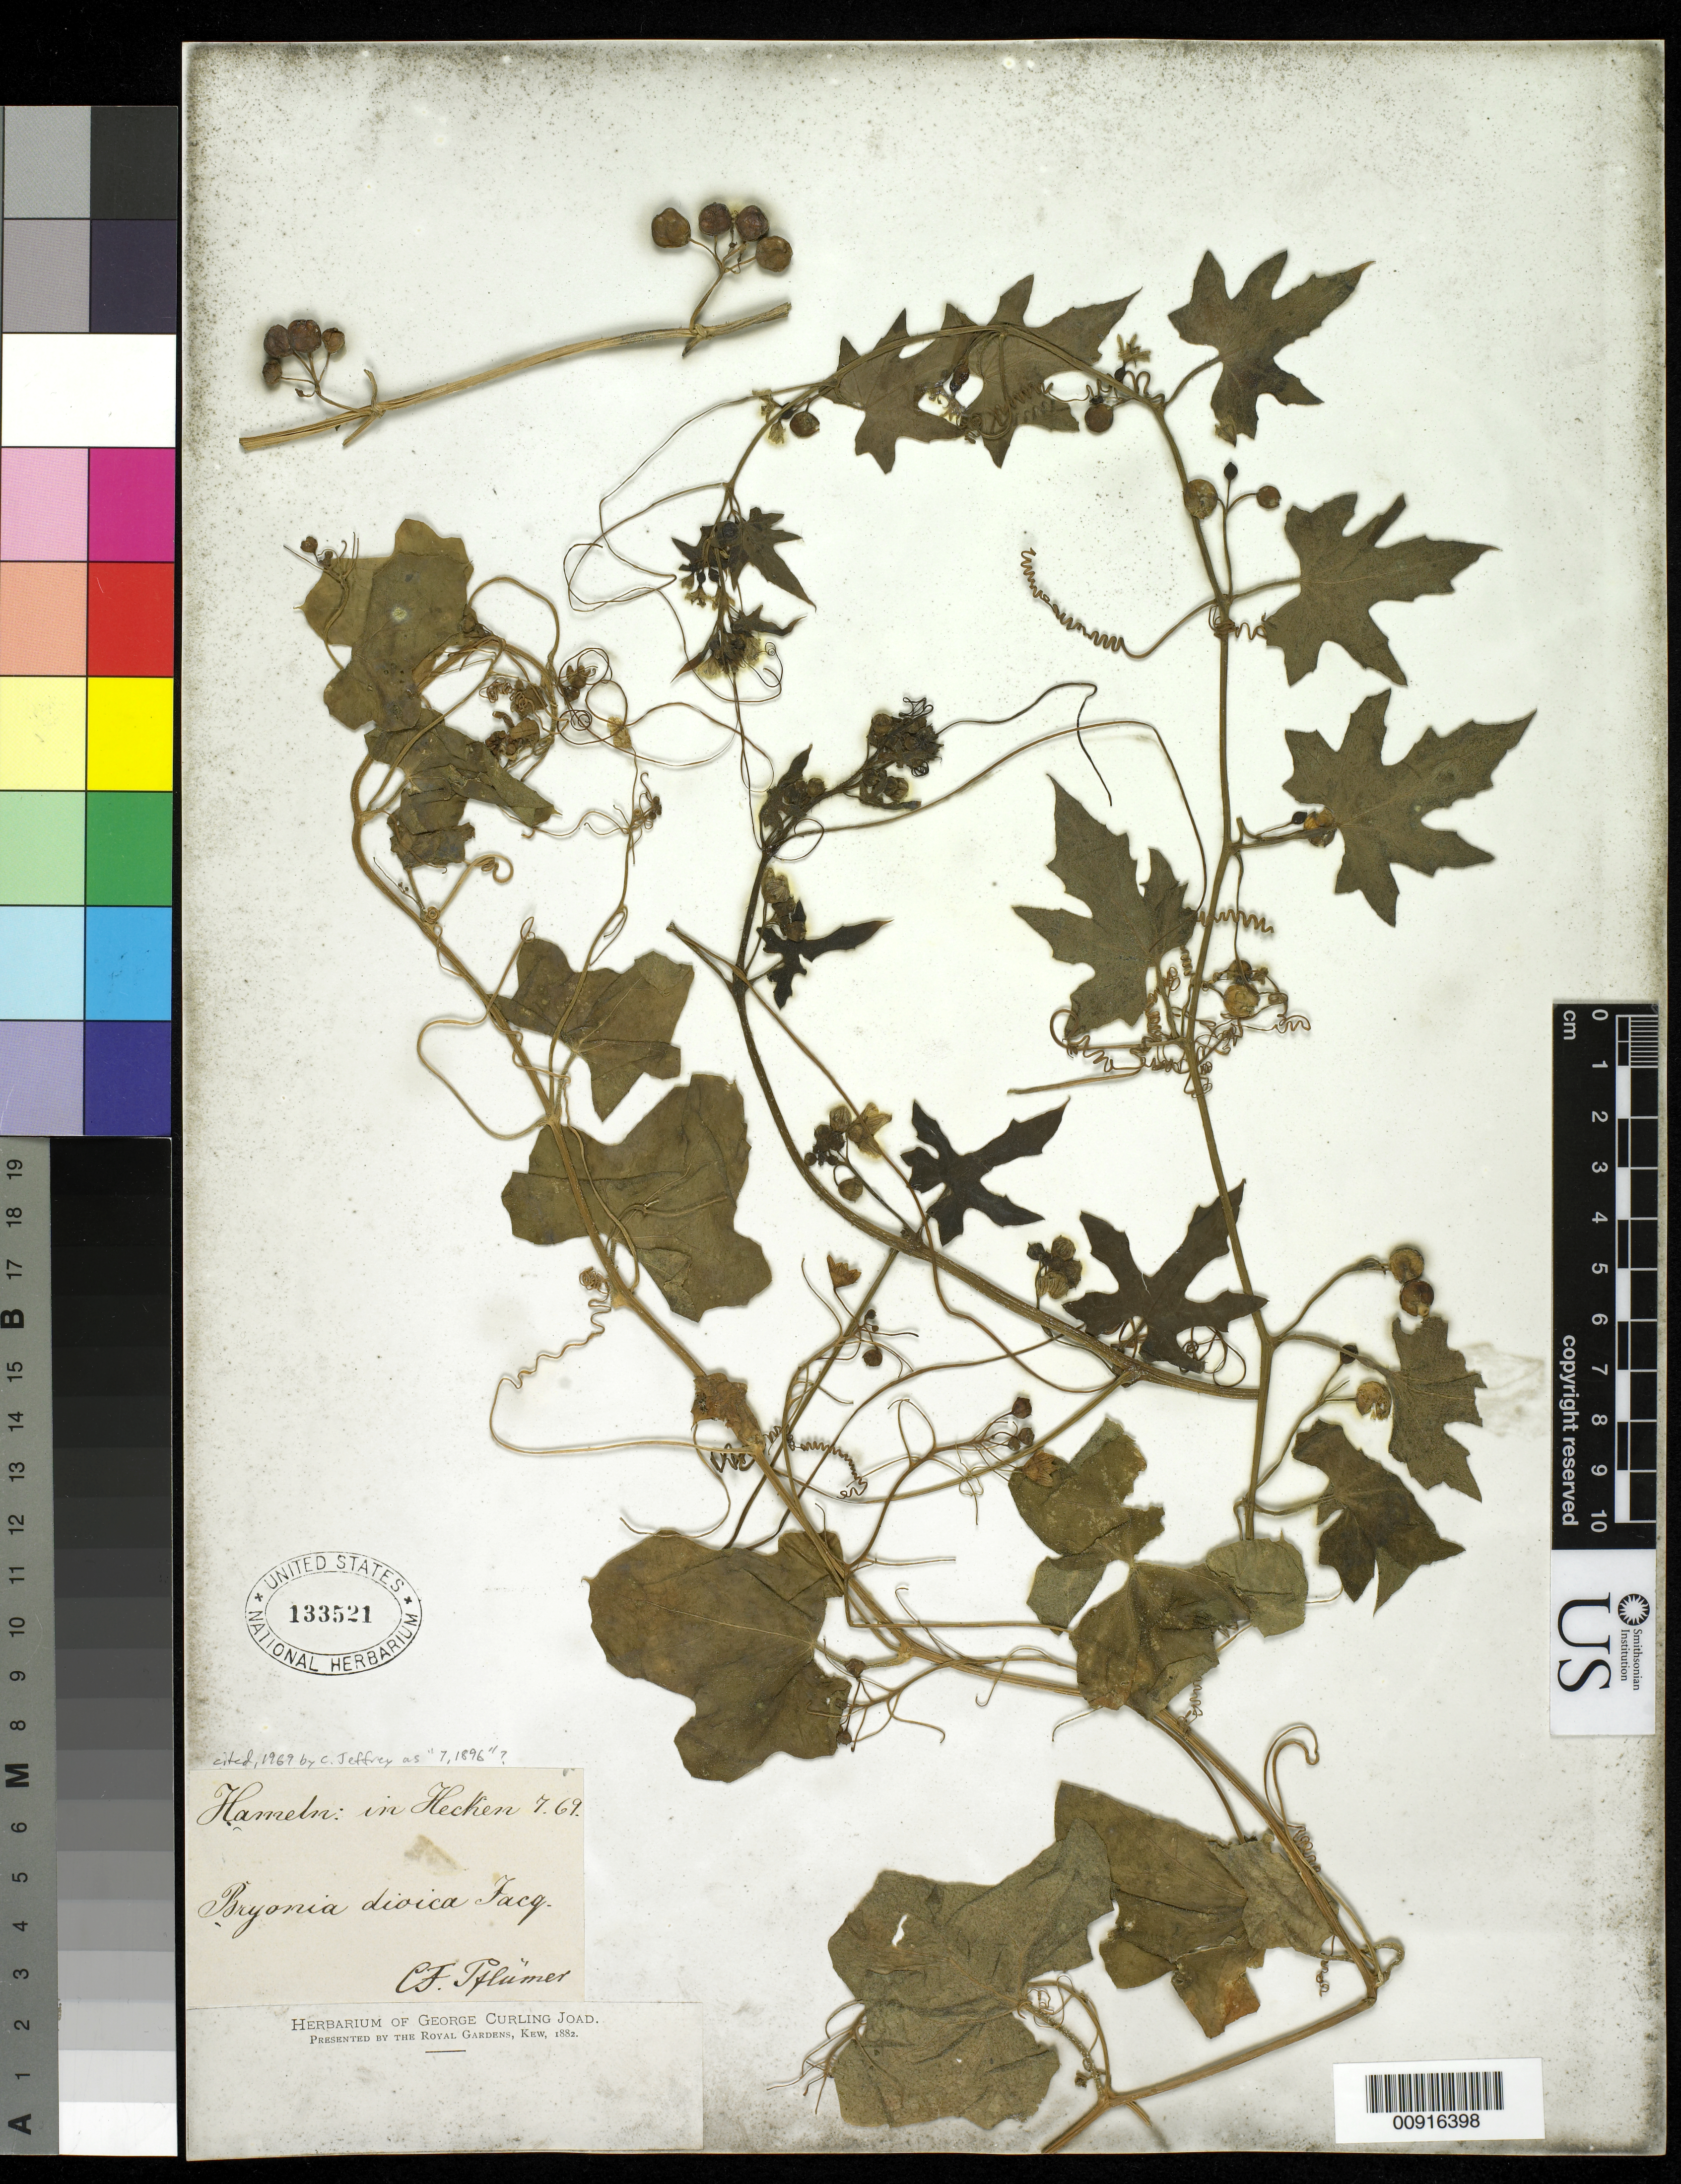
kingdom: Plantae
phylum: Tracheophyta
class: Magnoliopsida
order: Cucurbitales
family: Cucurbitaceae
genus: Bryonia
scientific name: Bryonia dioica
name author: Jacq.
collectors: C. Pflumer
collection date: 1869-07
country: Germany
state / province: Niedersachsen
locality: Hamelin (Hameln)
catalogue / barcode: US 133521